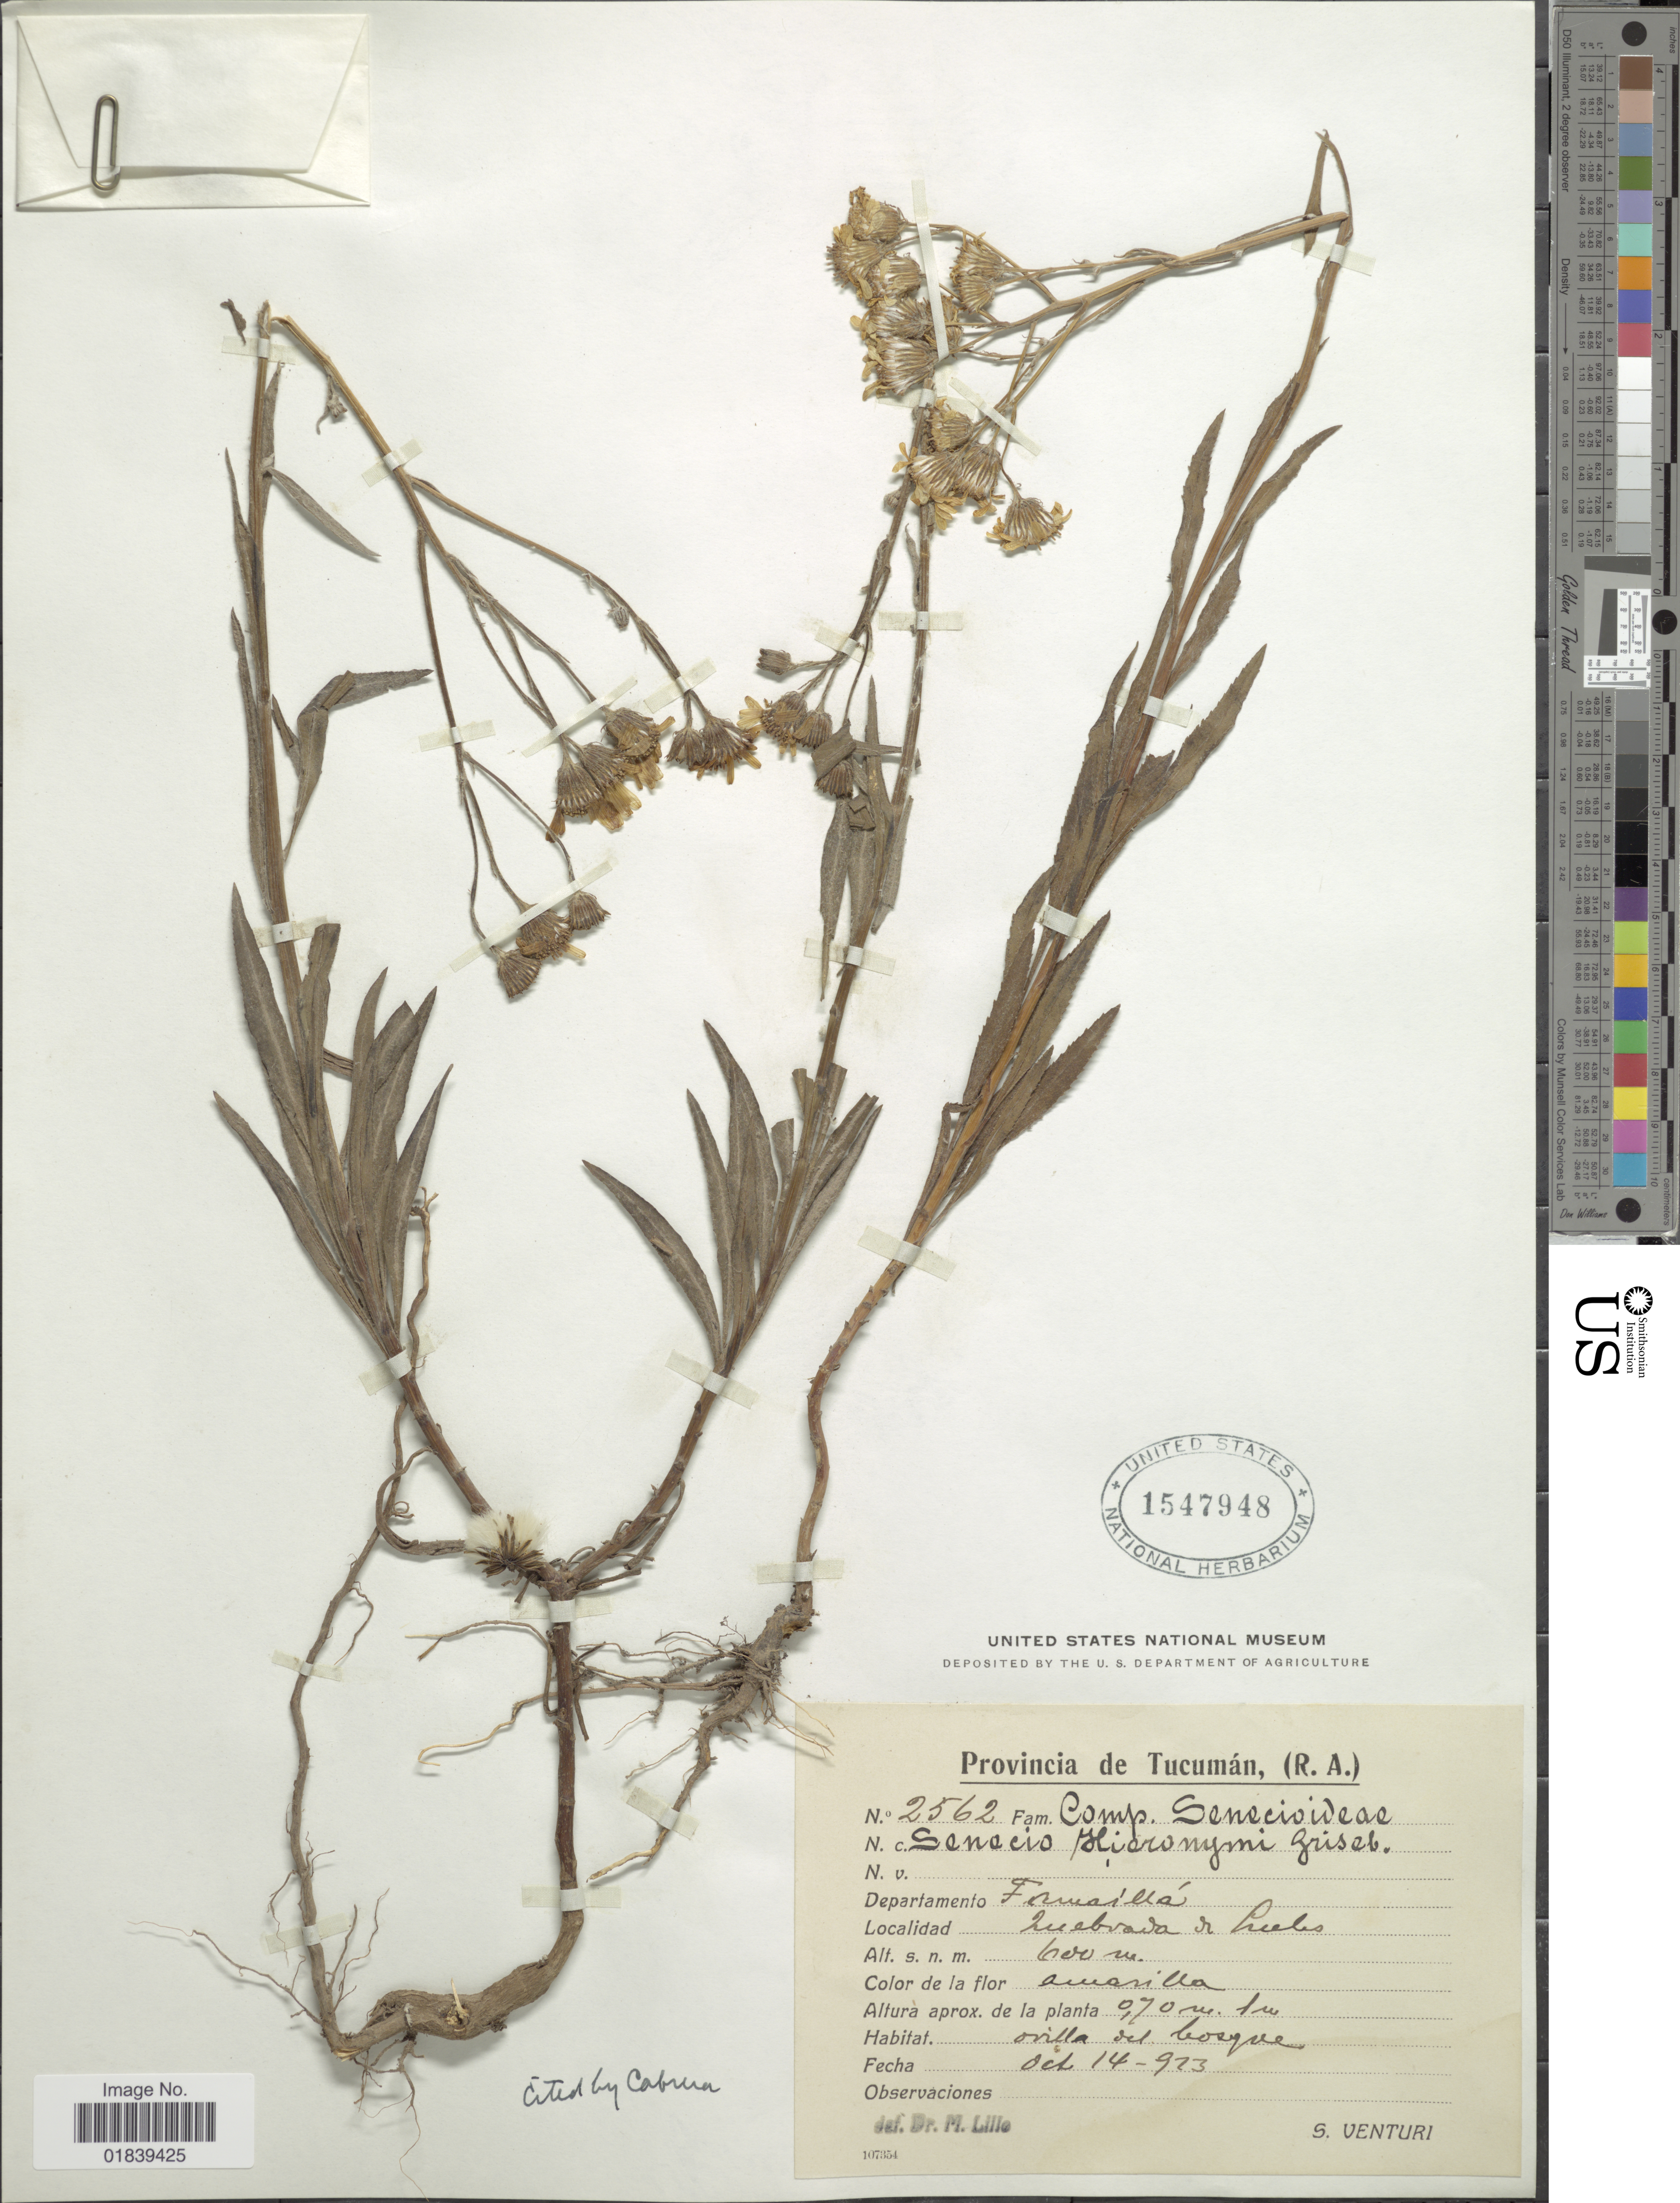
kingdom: Plantae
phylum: Tracheophyta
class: Magnoliopsida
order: Asterales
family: Asteraceae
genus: Senecio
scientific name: Senecio hieronymi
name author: Griseb.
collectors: S. Venturi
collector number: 2562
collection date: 1923-10-14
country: Argentina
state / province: Tucumán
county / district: Famailla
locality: Quebrada de Lules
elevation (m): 600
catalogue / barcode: US 1547948